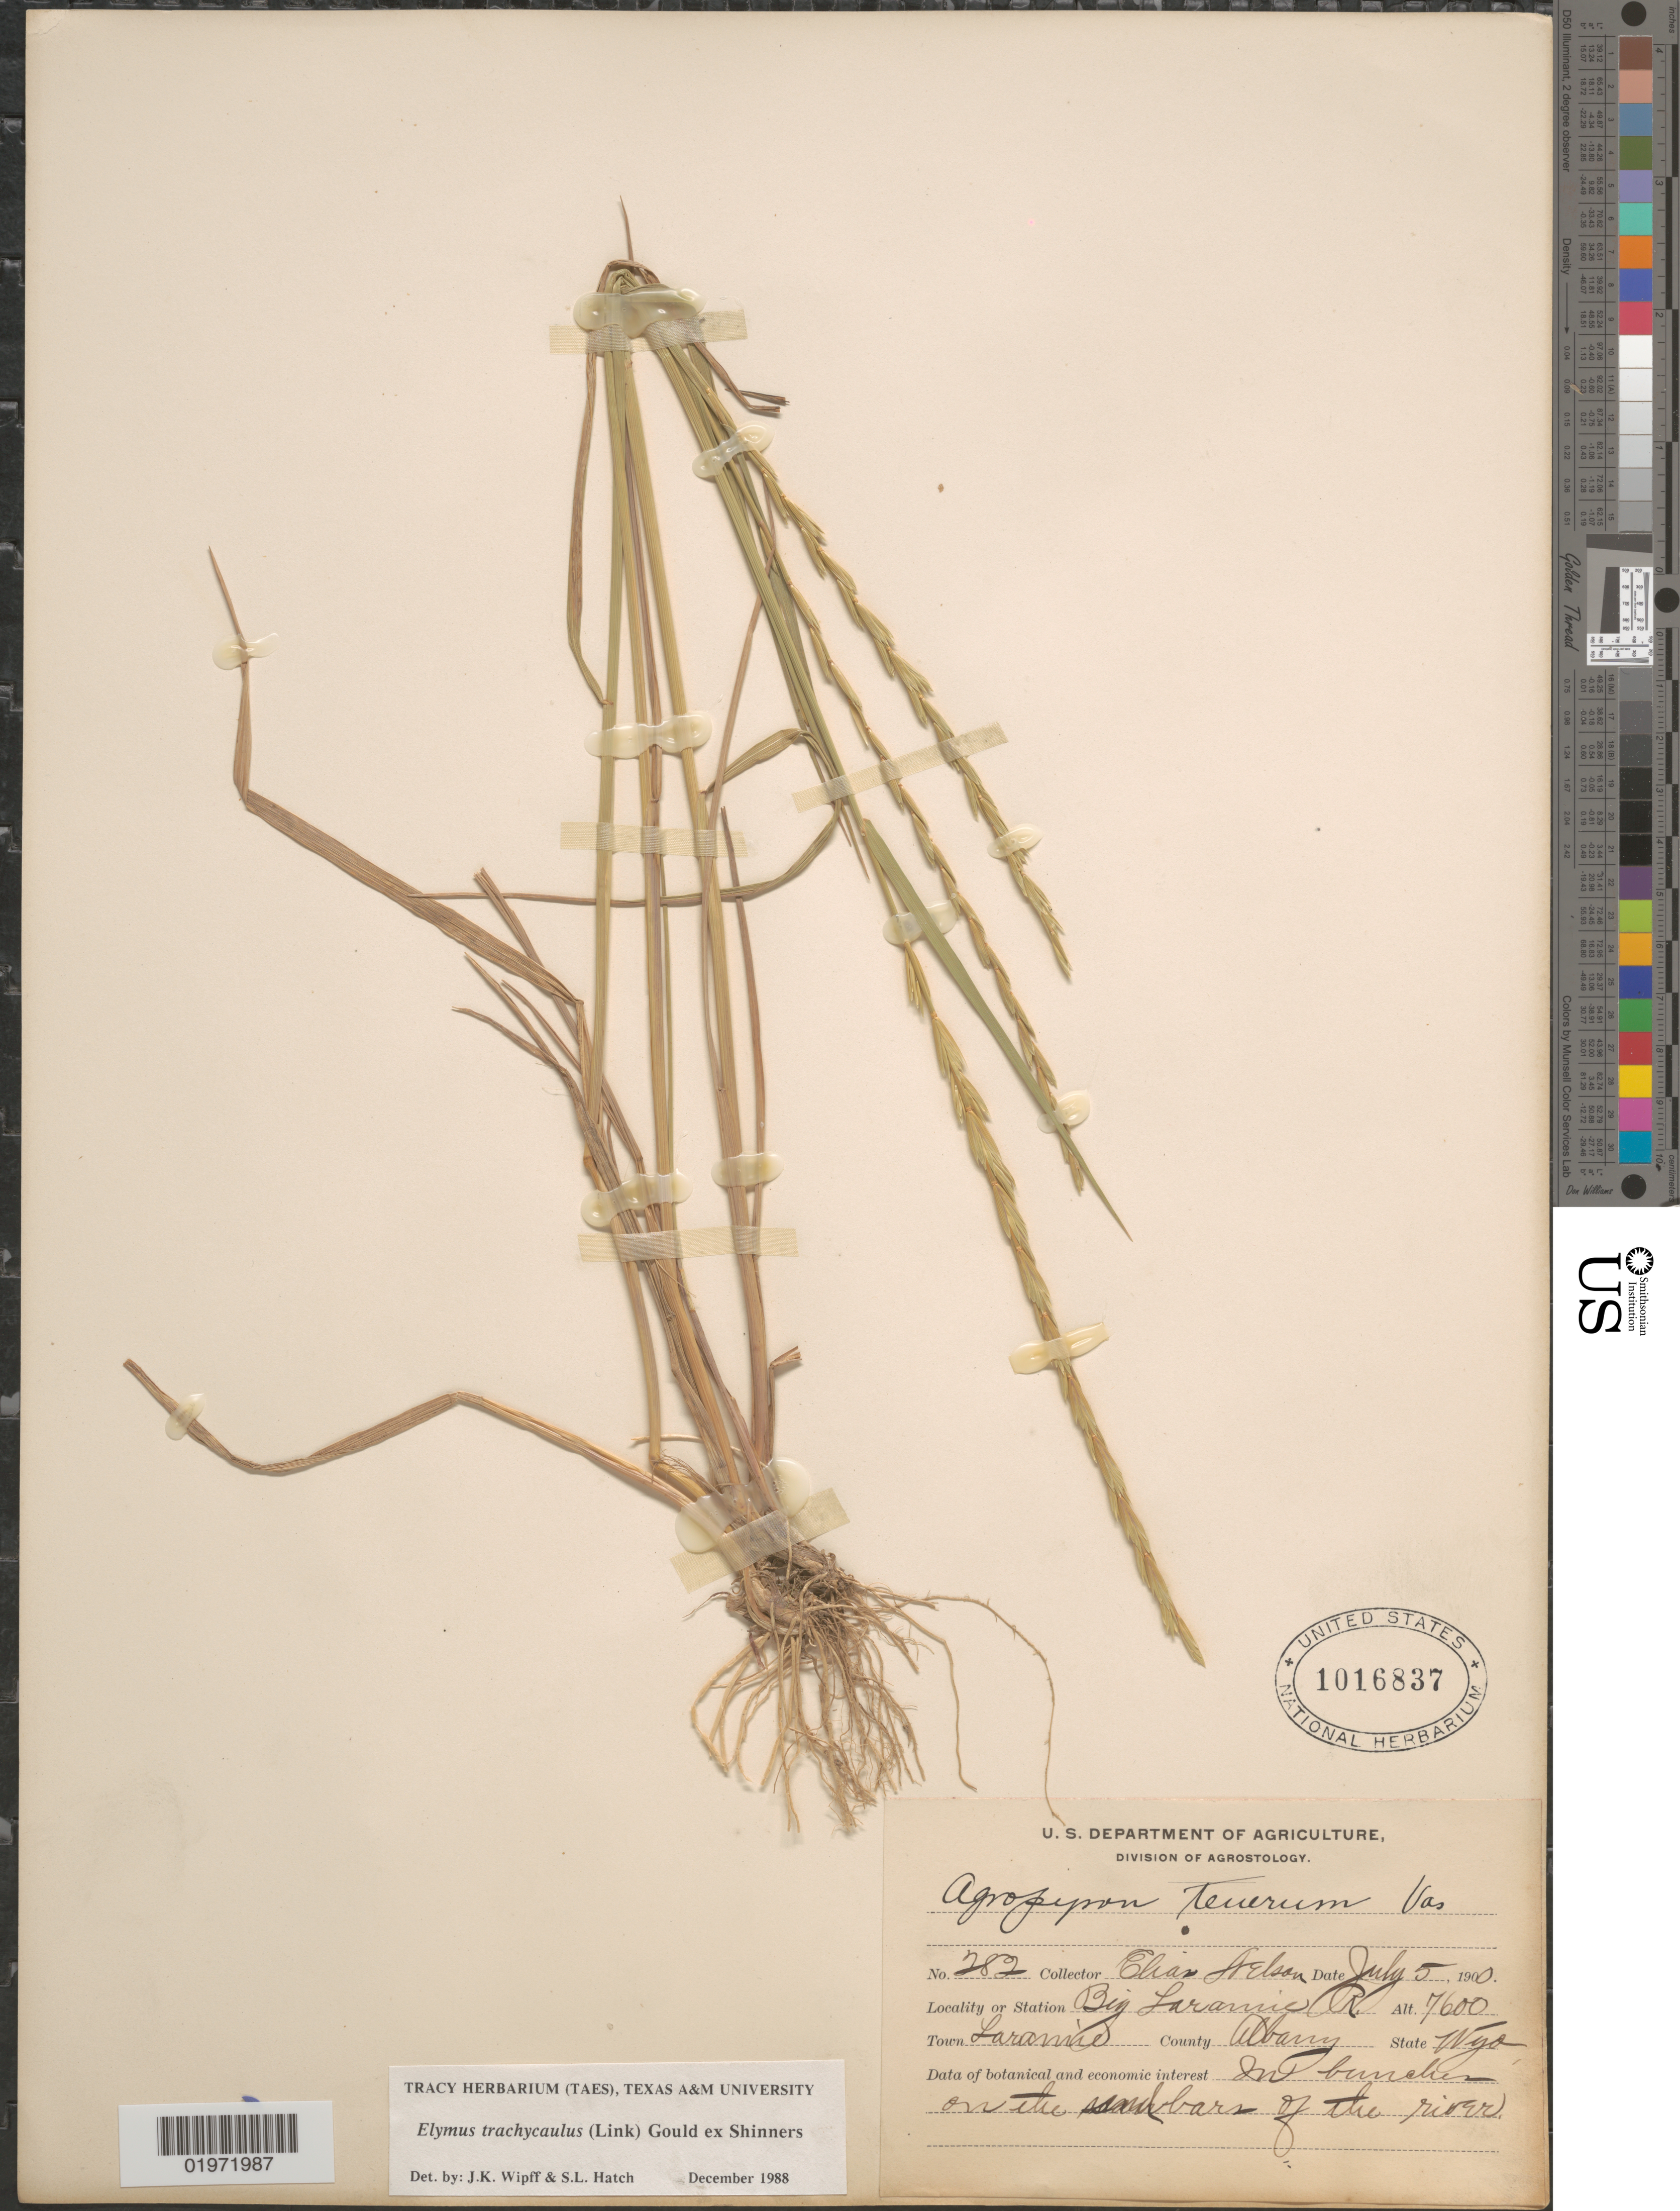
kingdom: Plantae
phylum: Tracheophyta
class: Liliopsida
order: Poales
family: Poaceae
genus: Elymus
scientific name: Elymus trachycaulus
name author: (Link) Gould ex Shinners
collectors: E. Nelson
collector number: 282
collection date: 1900-07-05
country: United States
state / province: Wyoming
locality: Big Laramie R. Town Laramie. County Albany.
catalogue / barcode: US 1016837